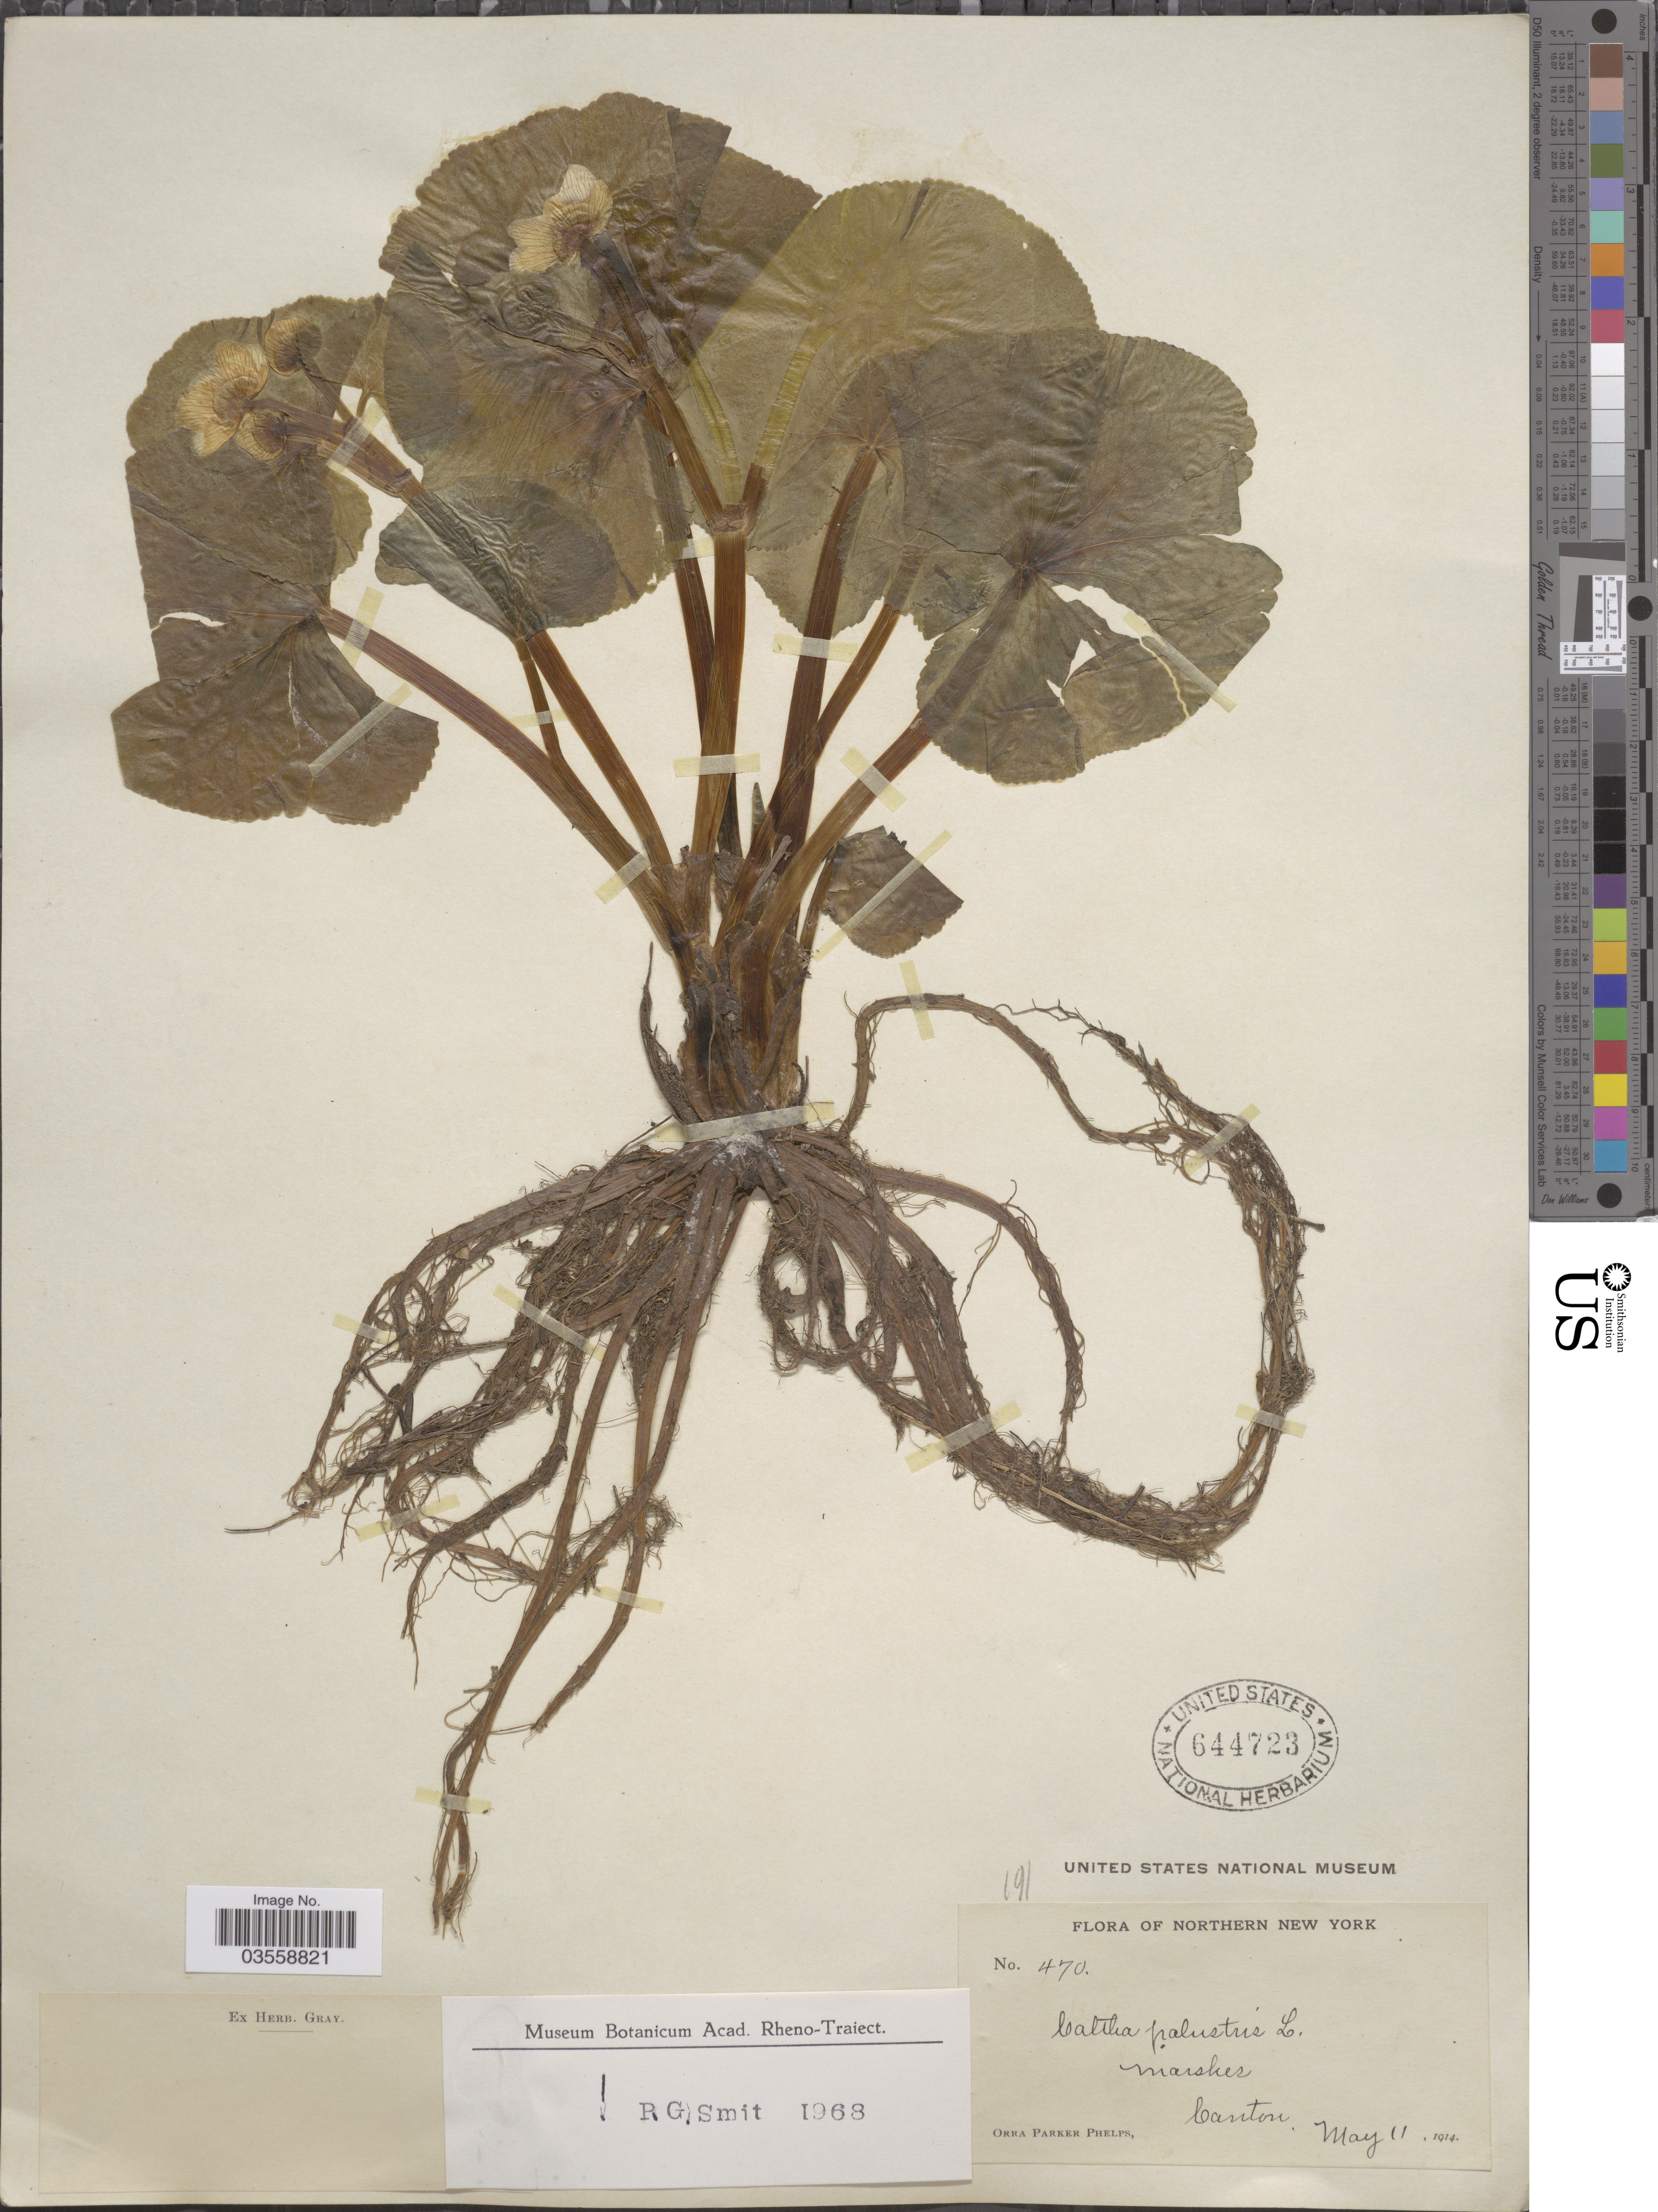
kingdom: Plantae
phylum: Tracheophyta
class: Magnoliopsida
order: Ranunculales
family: Ranunculaceae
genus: Caltha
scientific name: Caltha palustris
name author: L.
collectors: O. P. Phelps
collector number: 470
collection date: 1914-05-11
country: United States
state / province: New York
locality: Northern New York. Marshes Canton.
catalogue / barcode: US 644723